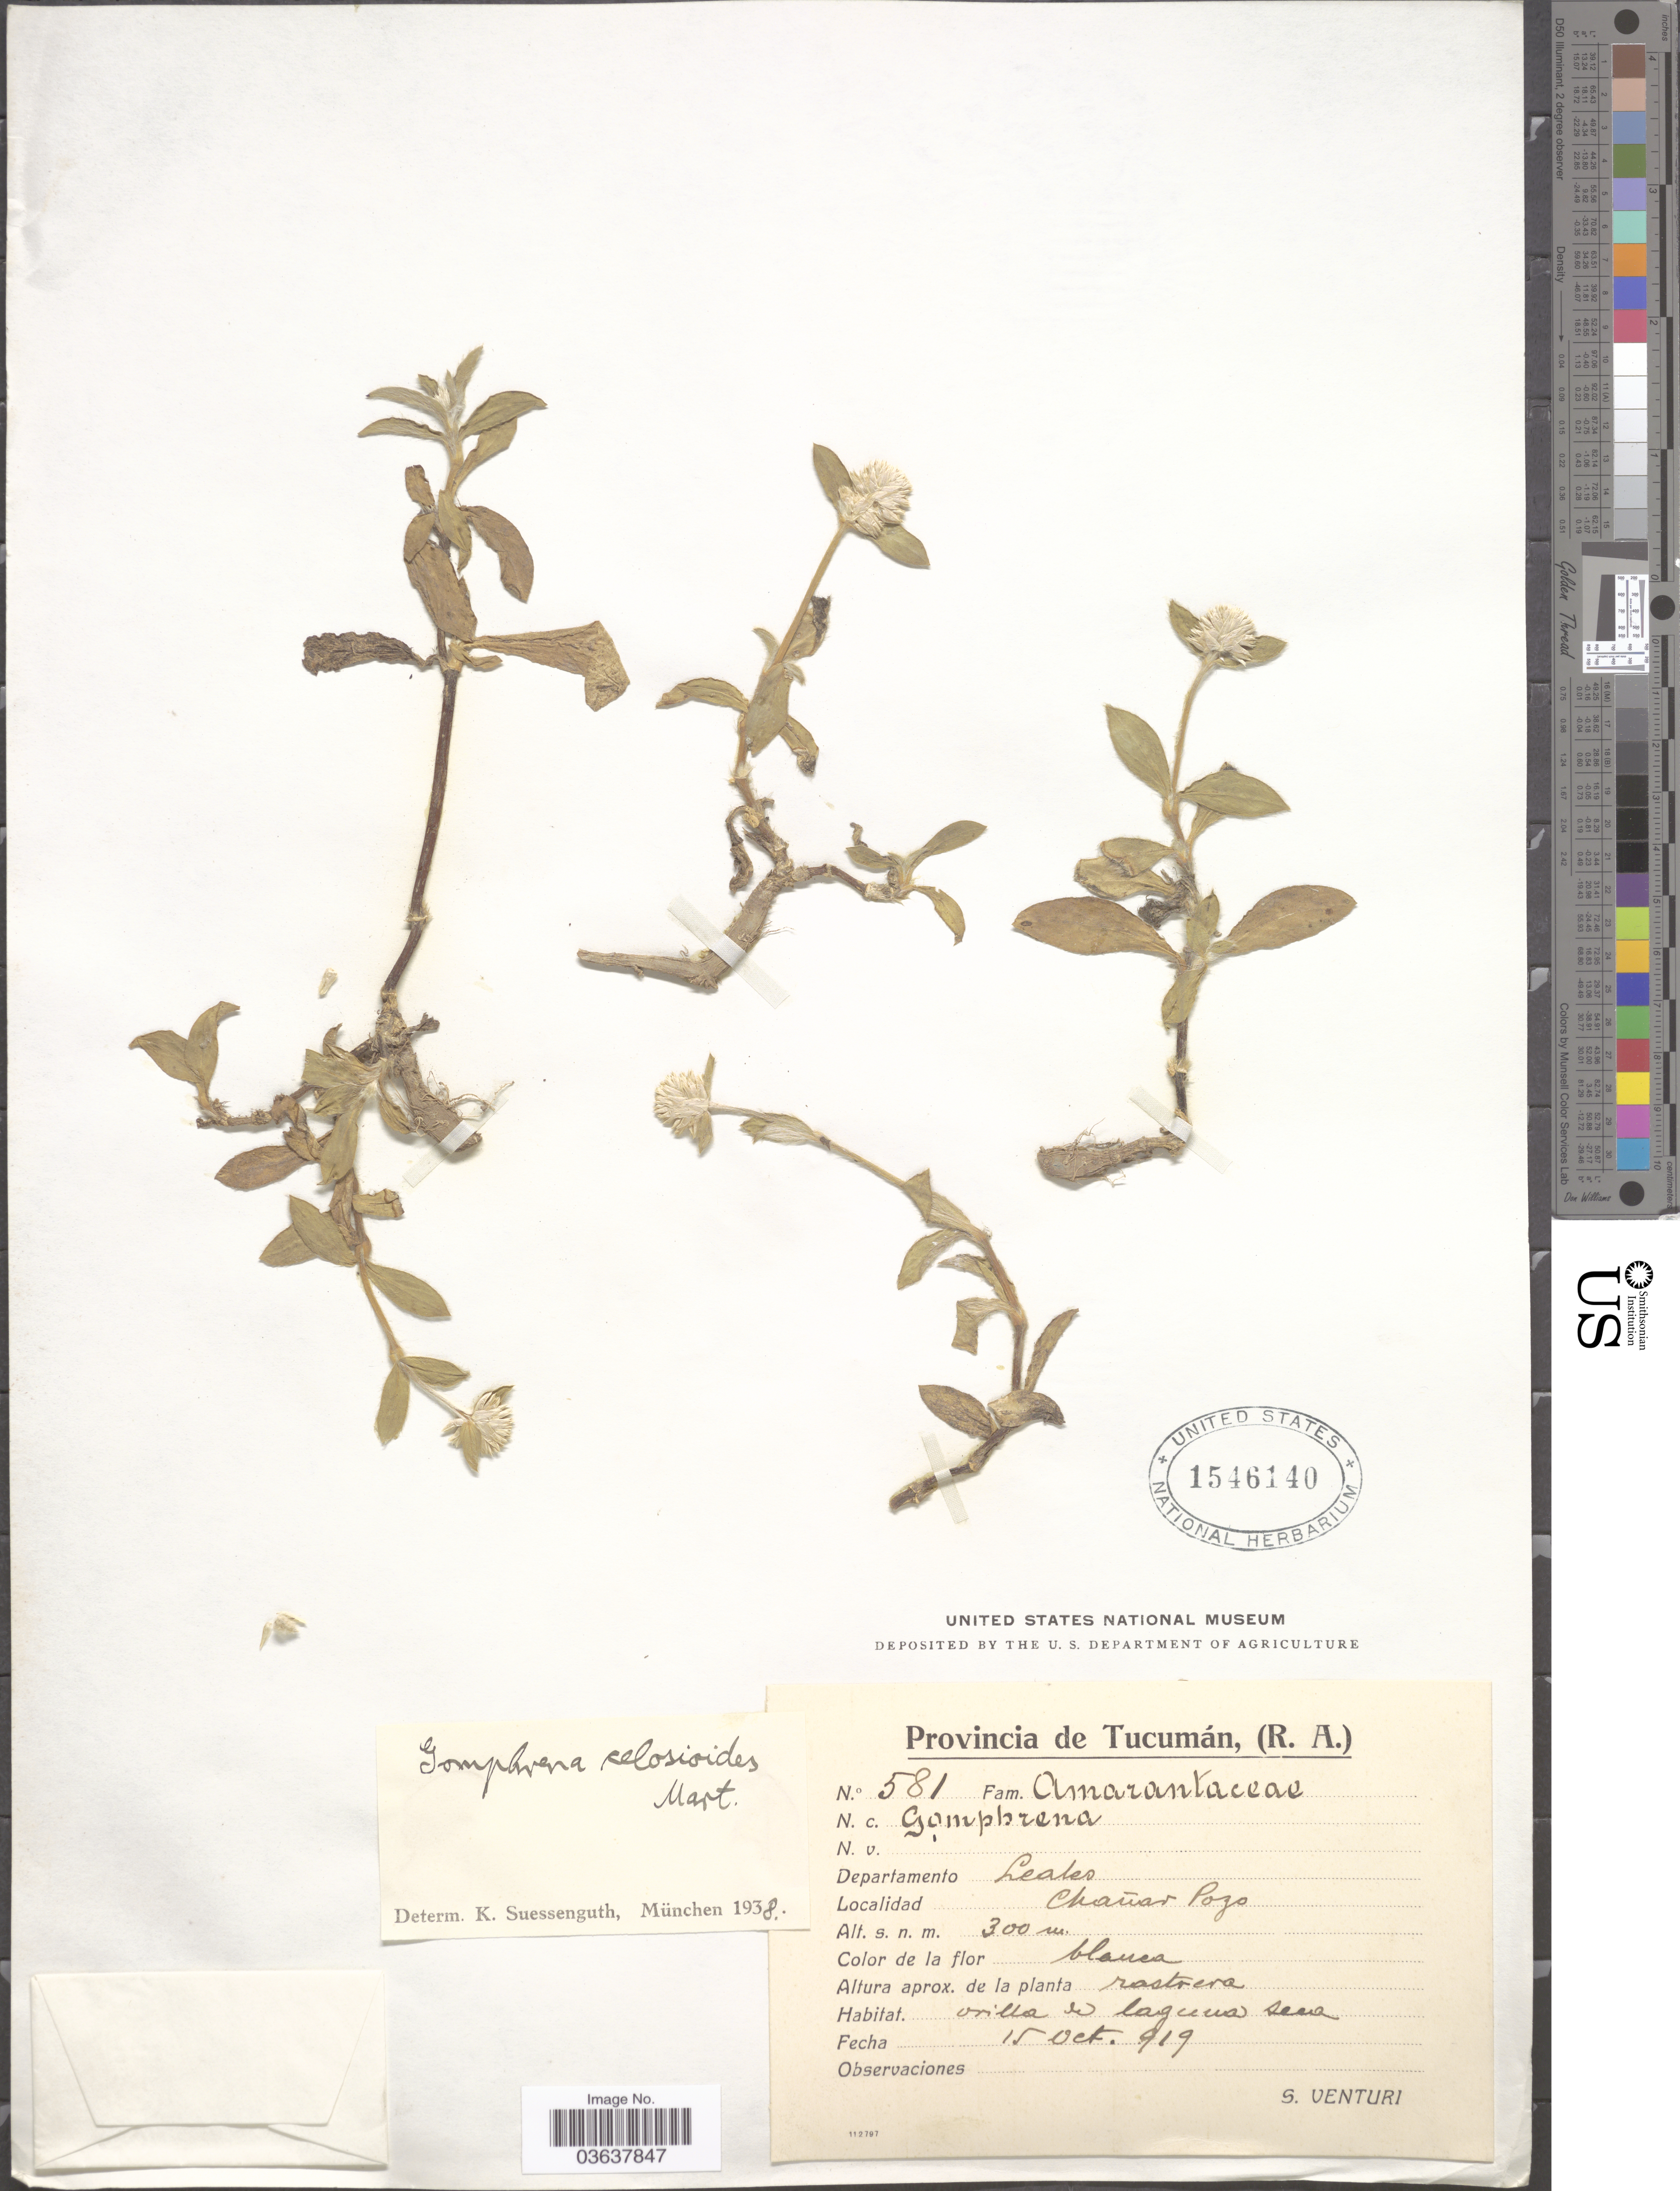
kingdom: Plantae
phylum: Tracheophyta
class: Magnoliopsida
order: Caryophyllales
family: Amaranthaceae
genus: Gomphrena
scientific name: Gomphrena celosioides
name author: Mart.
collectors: S. Venturi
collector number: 581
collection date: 1919-10-15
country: Argentina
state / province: Tucuman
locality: Departamento Leales. Chanar Pozo.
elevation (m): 300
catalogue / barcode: US 1546140